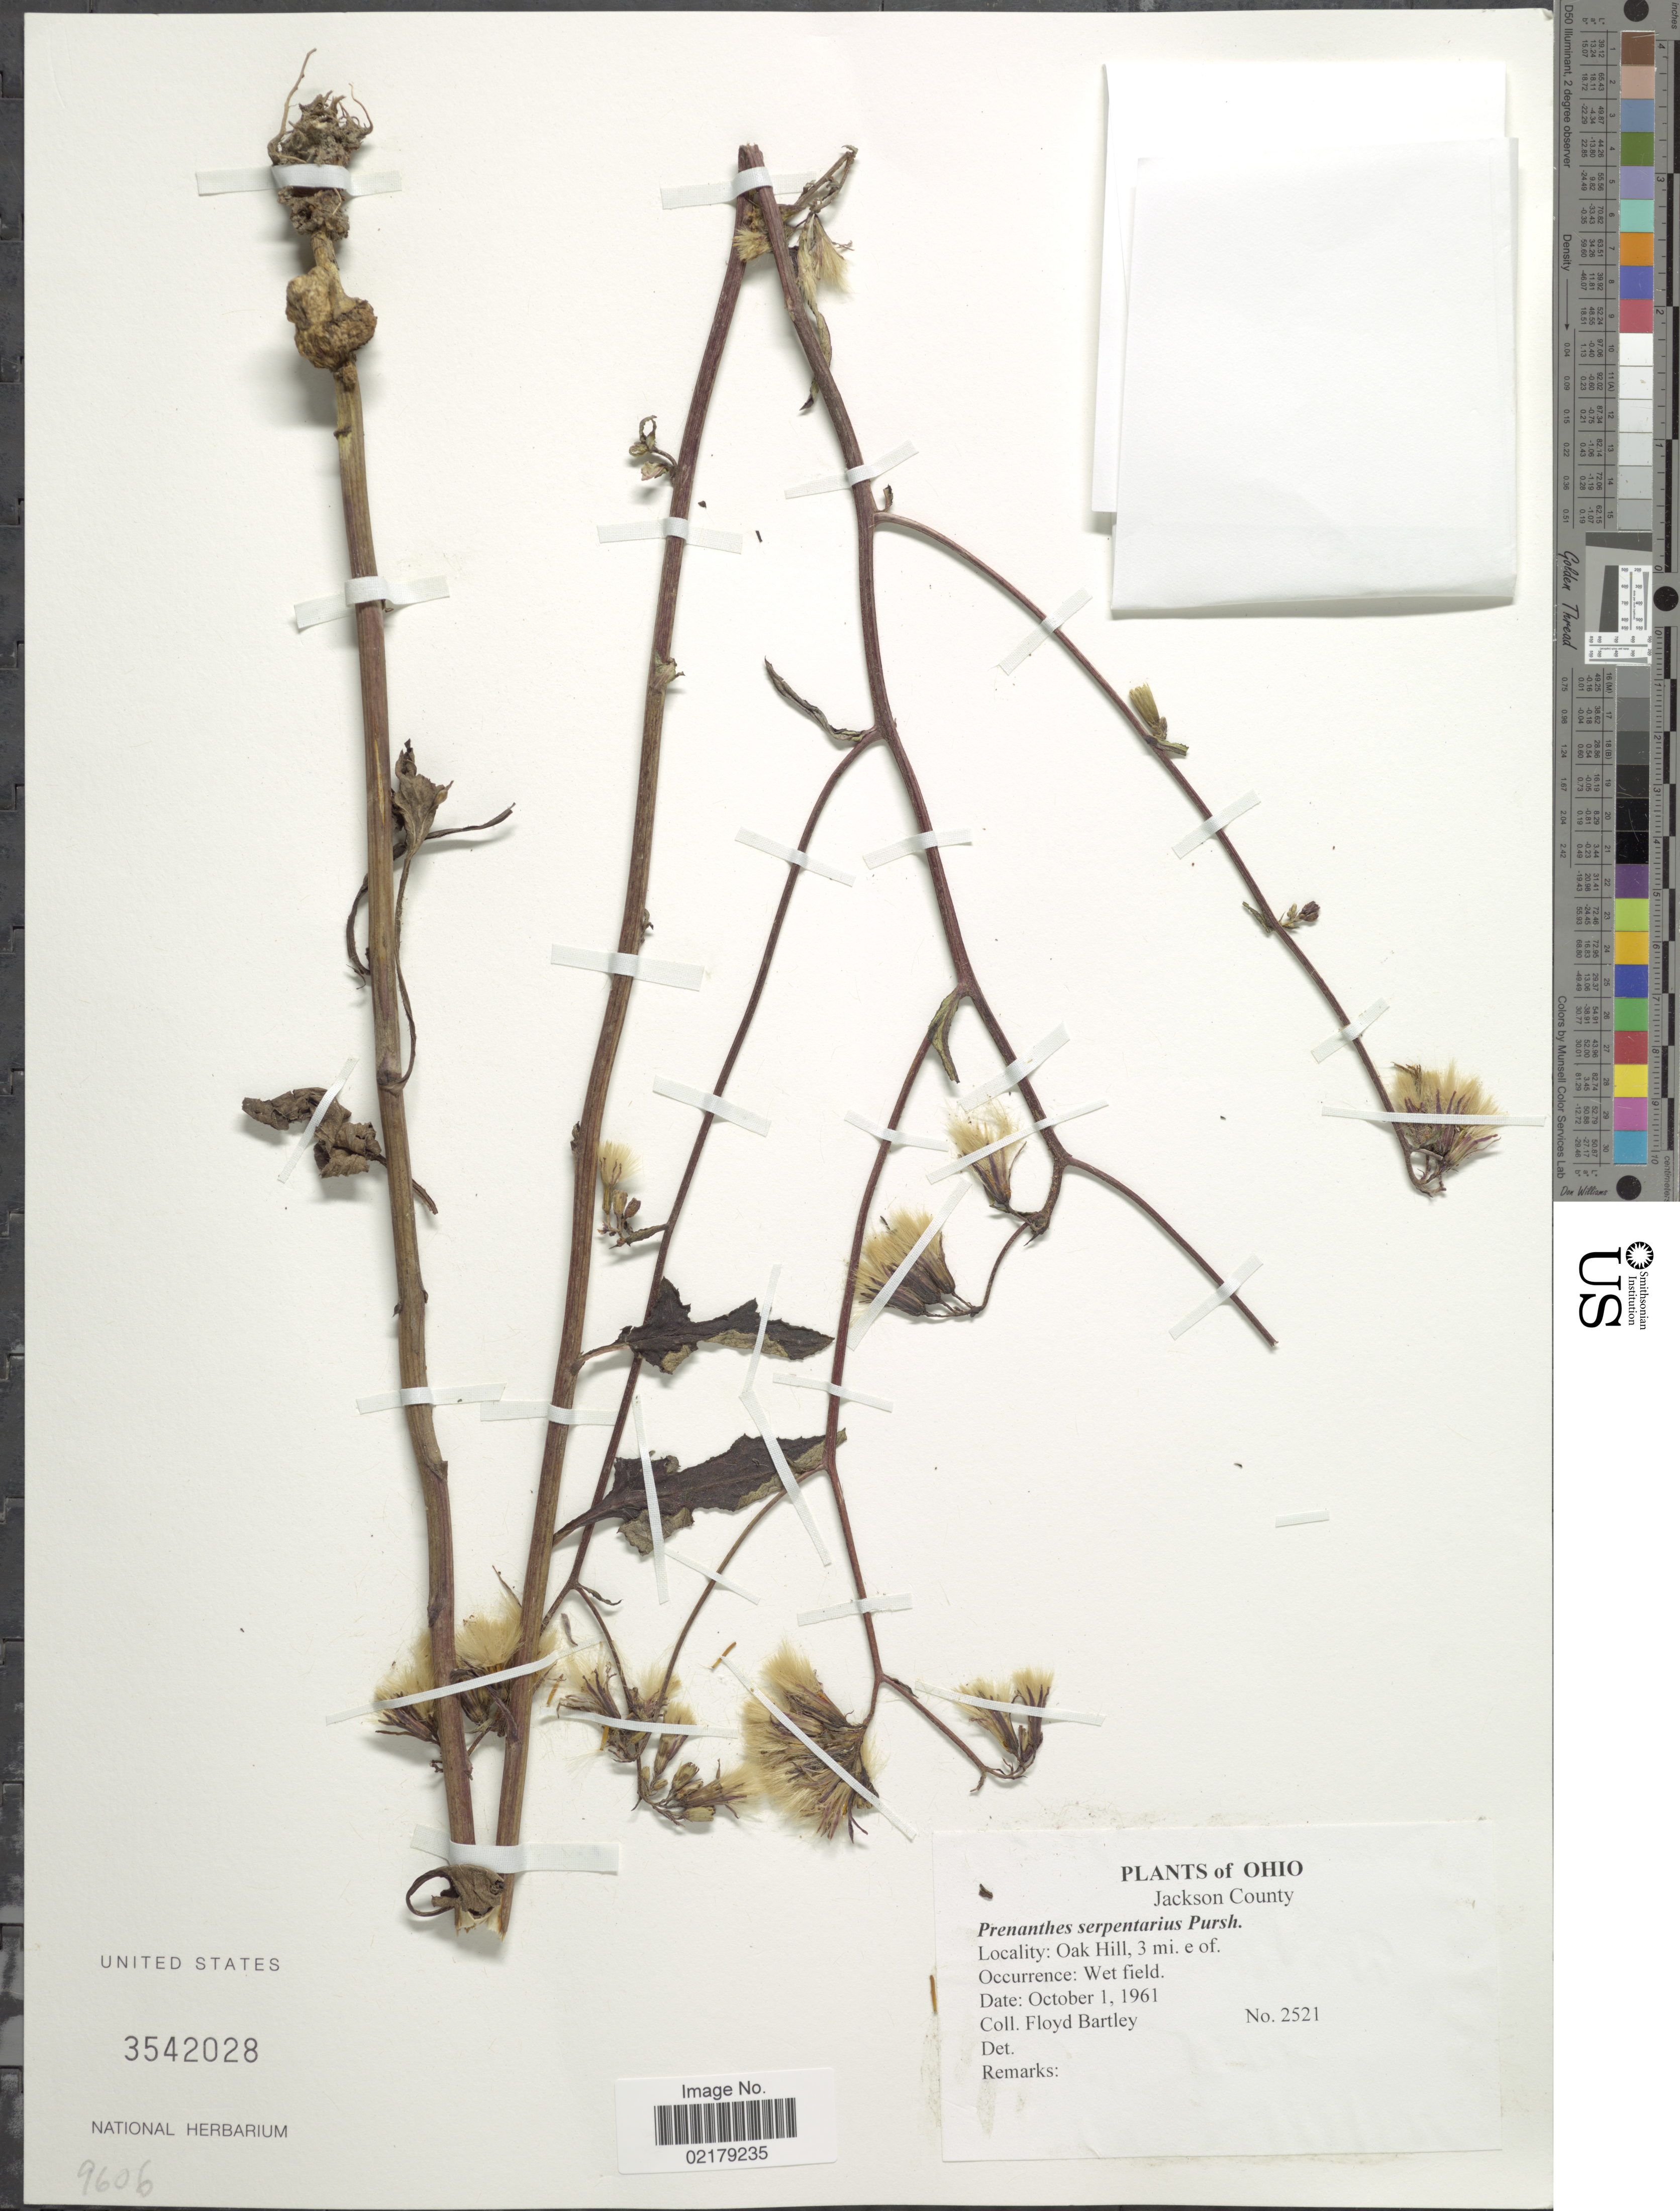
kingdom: Plantae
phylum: Tracheophyta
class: Magnoliopsida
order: Asterales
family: Asteraceae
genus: Nabalus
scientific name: Nabalus serpentarius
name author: (Pursh) Hook.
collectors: F. Bartley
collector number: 2521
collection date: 1961-10-01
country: United States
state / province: Ohio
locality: Jakcson County, Oak Hill, 3 mi. e of.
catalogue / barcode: US 3542028